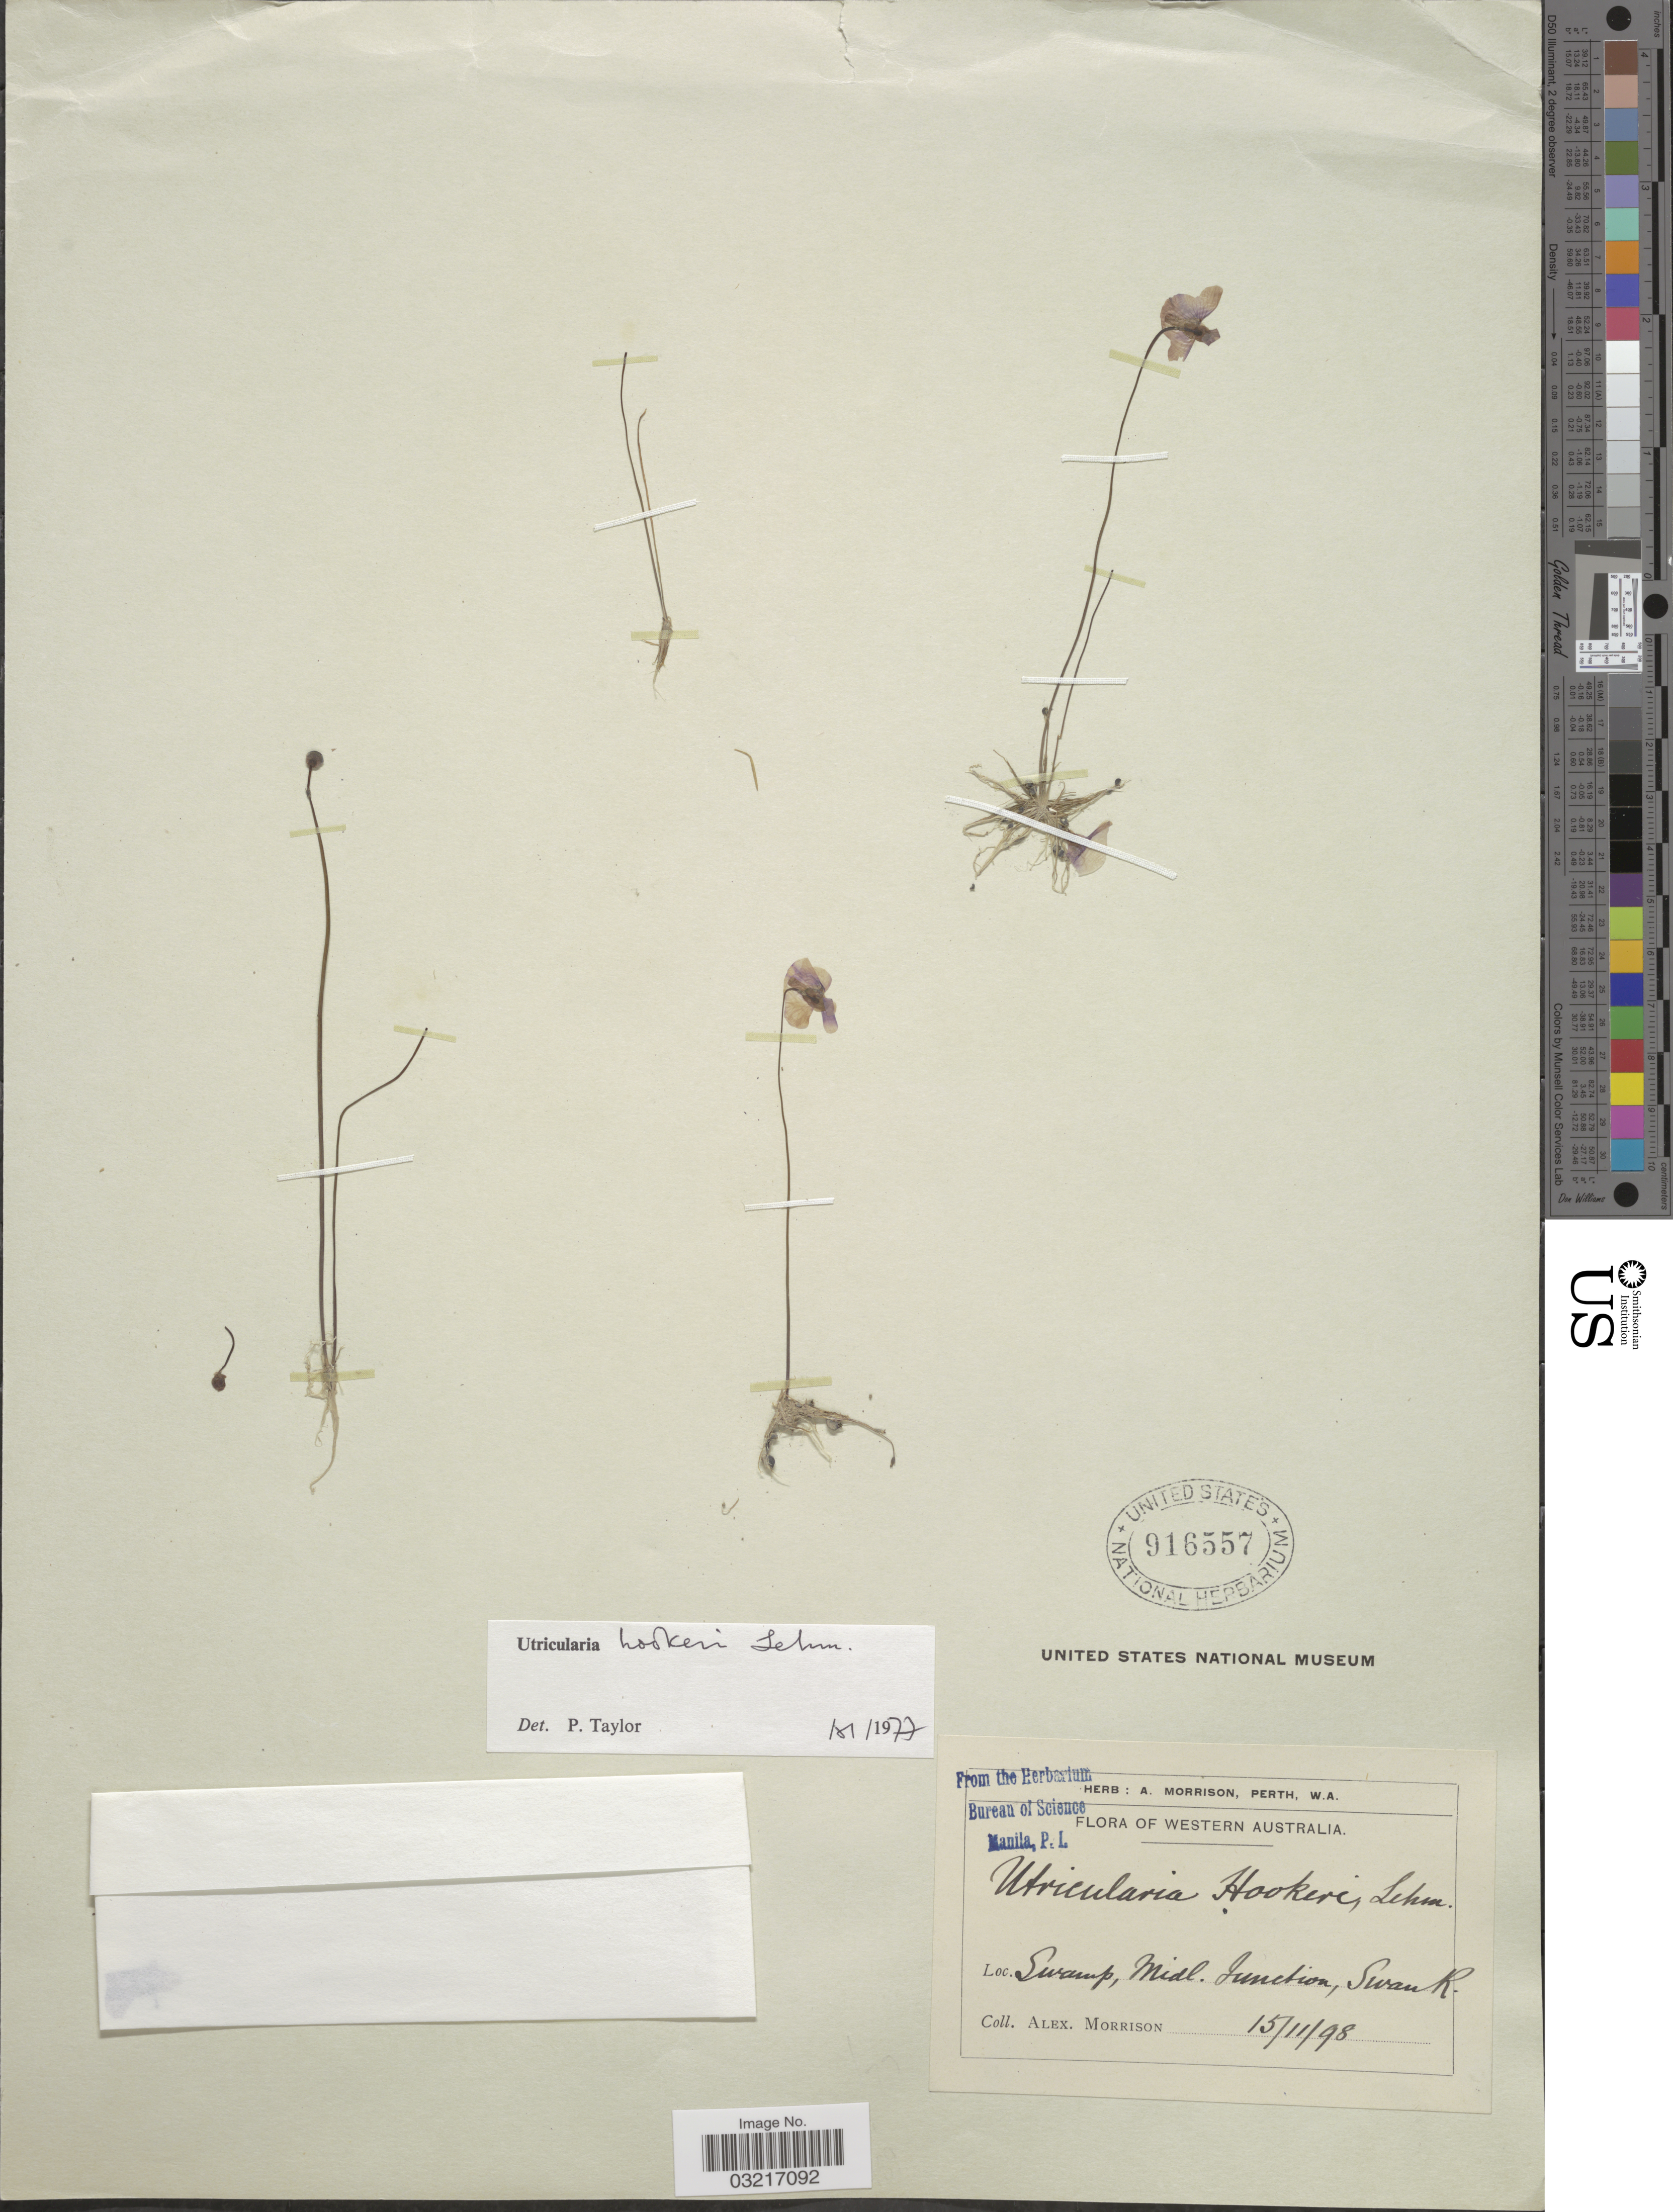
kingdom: Plantae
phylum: Tracheophyta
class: Magnoliopsida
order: Lamiales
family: Lentibulariaceae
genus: Utricularia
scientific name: Utricularia hookeri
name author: Lehm.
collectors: A. Morrison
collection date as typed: Transcribed d/m/y: 15/11/98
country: Australia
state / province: Western Australia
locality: Swamp, Midl. Junction, Swan R.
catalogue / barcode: US 916557